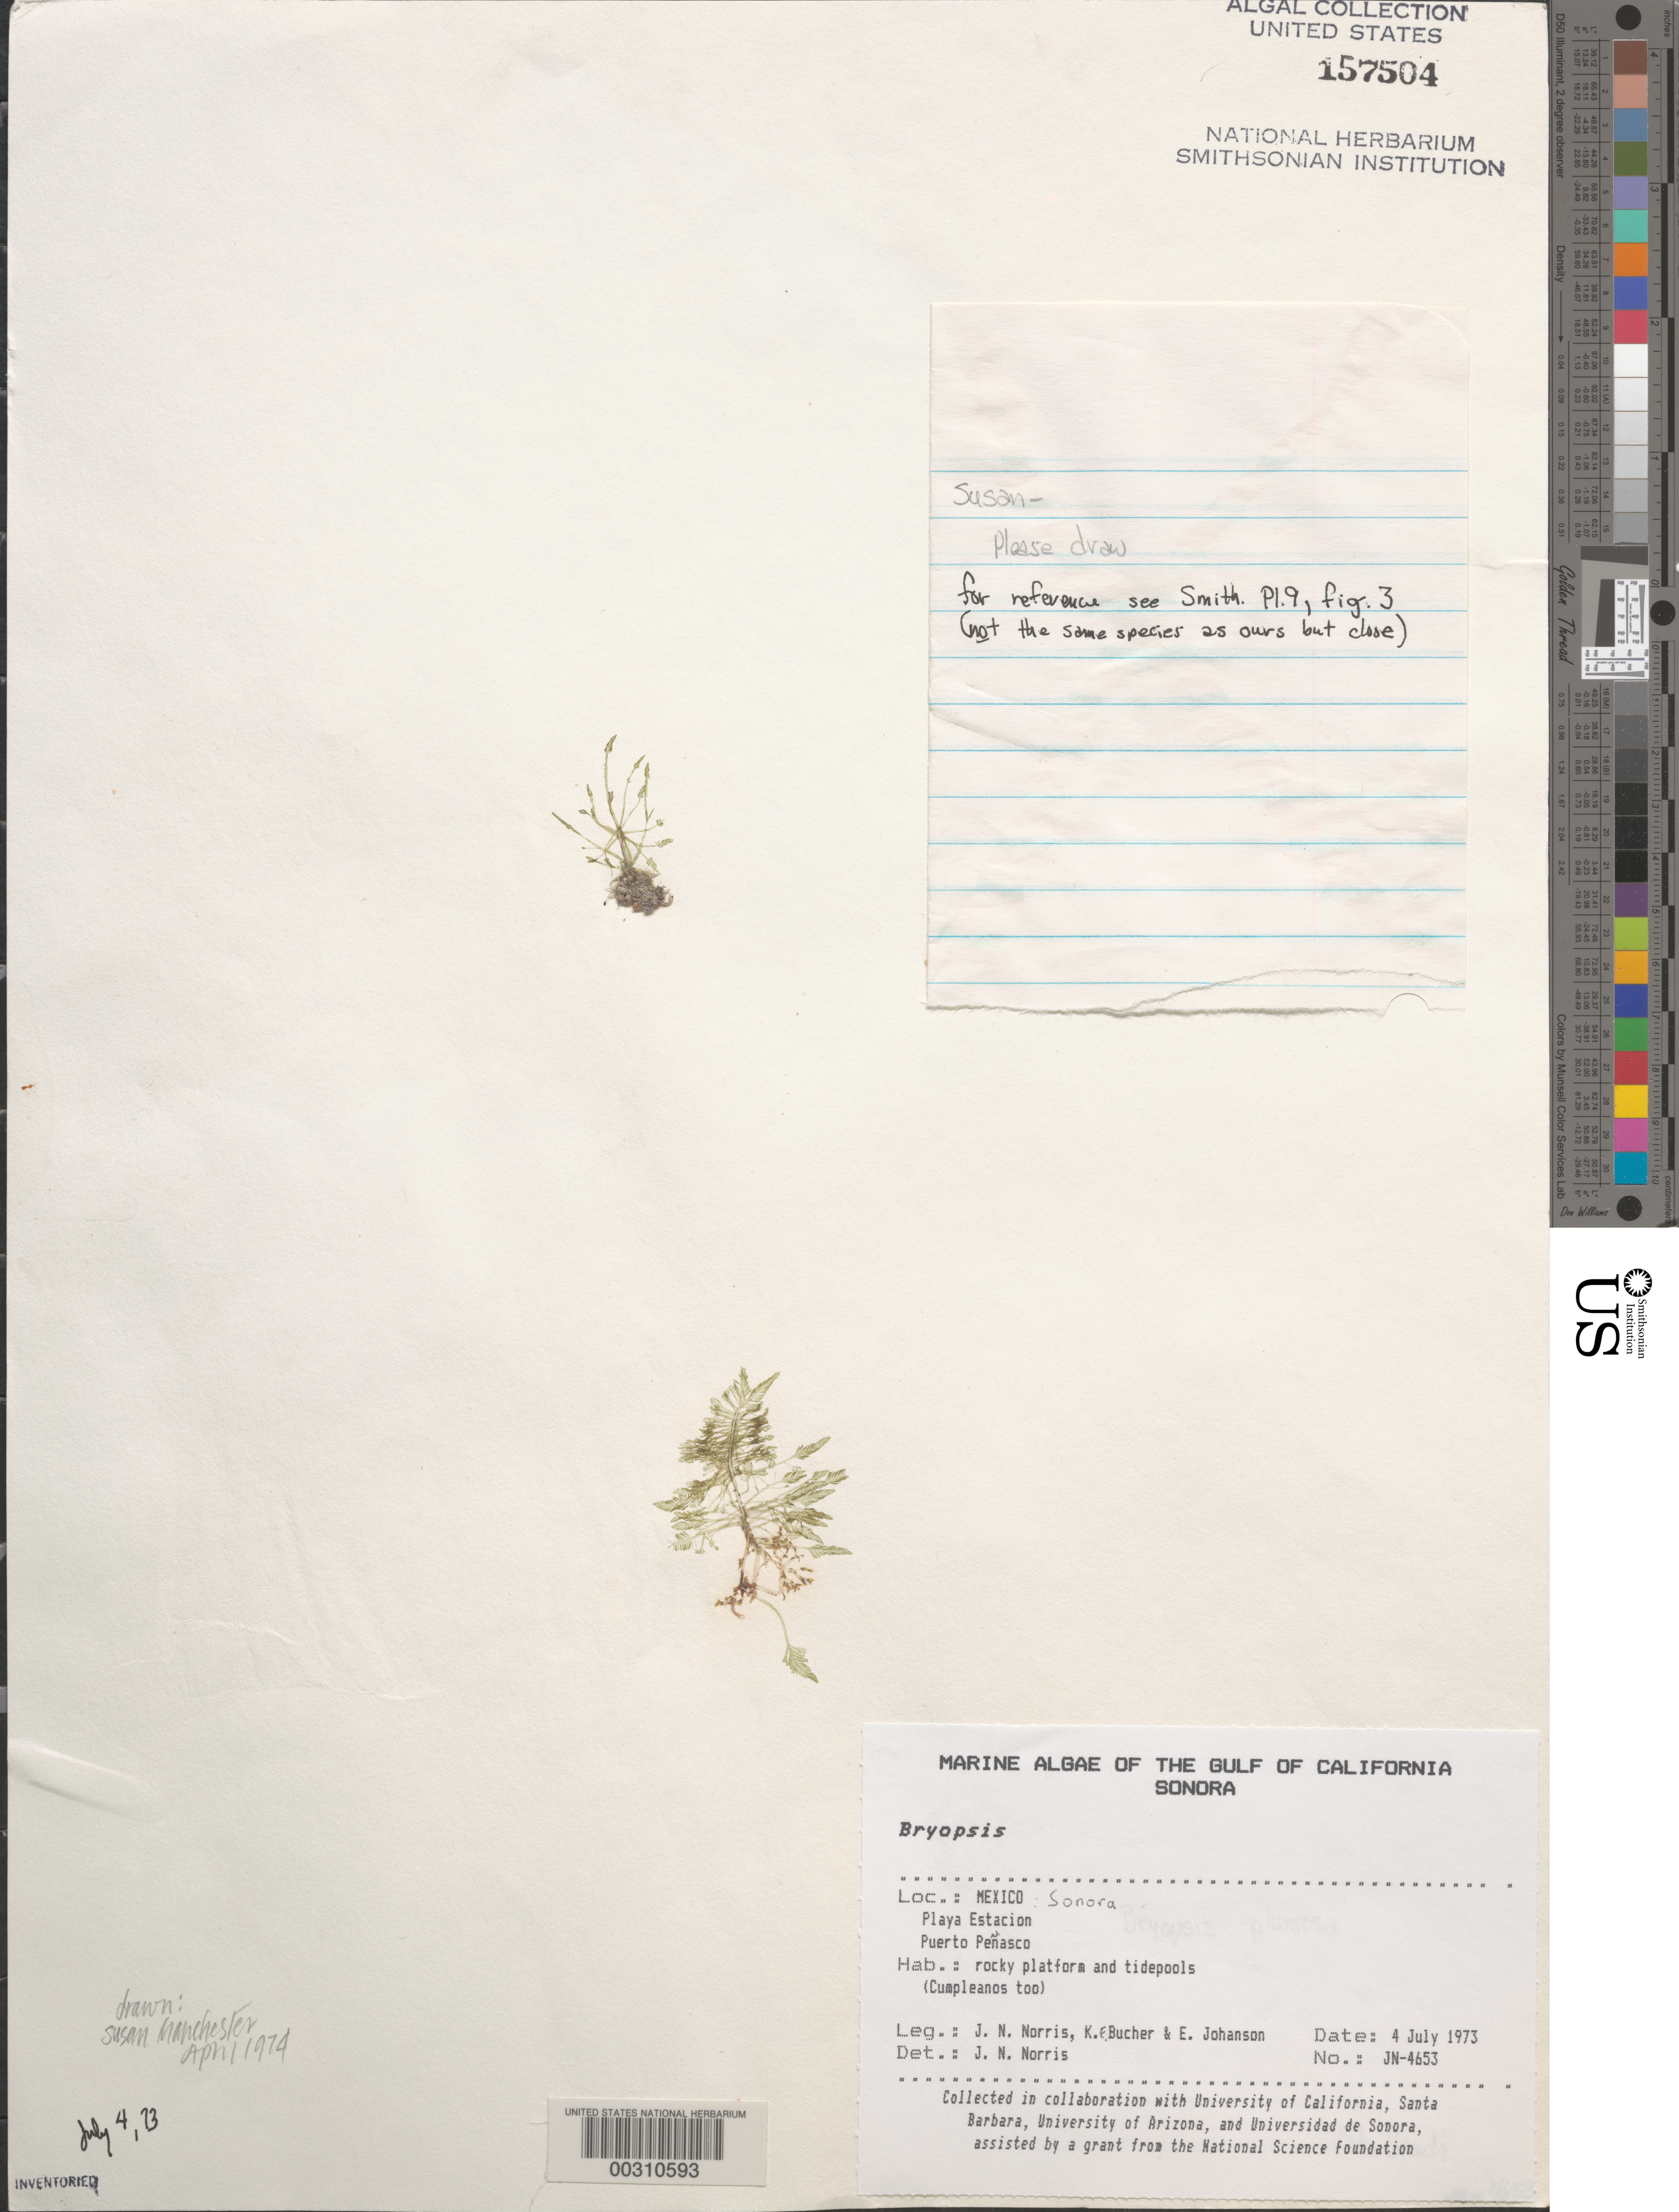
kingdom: Plantae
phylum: Chlorophyta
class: Ulvophyceae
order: Bryopsidales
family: Bryopsidaceae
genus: Bryopsis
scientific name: Bryopsis sp.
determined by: Norris, James N.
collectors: J. N. Norris, K. E. Bucher & E. Johansen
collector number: JN-4653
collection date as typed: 04 Jul 1973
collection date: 1973-07-04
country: Mexico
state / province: Sonora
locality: Playa Estacion, Puerto Penasco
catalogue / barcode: US 157504